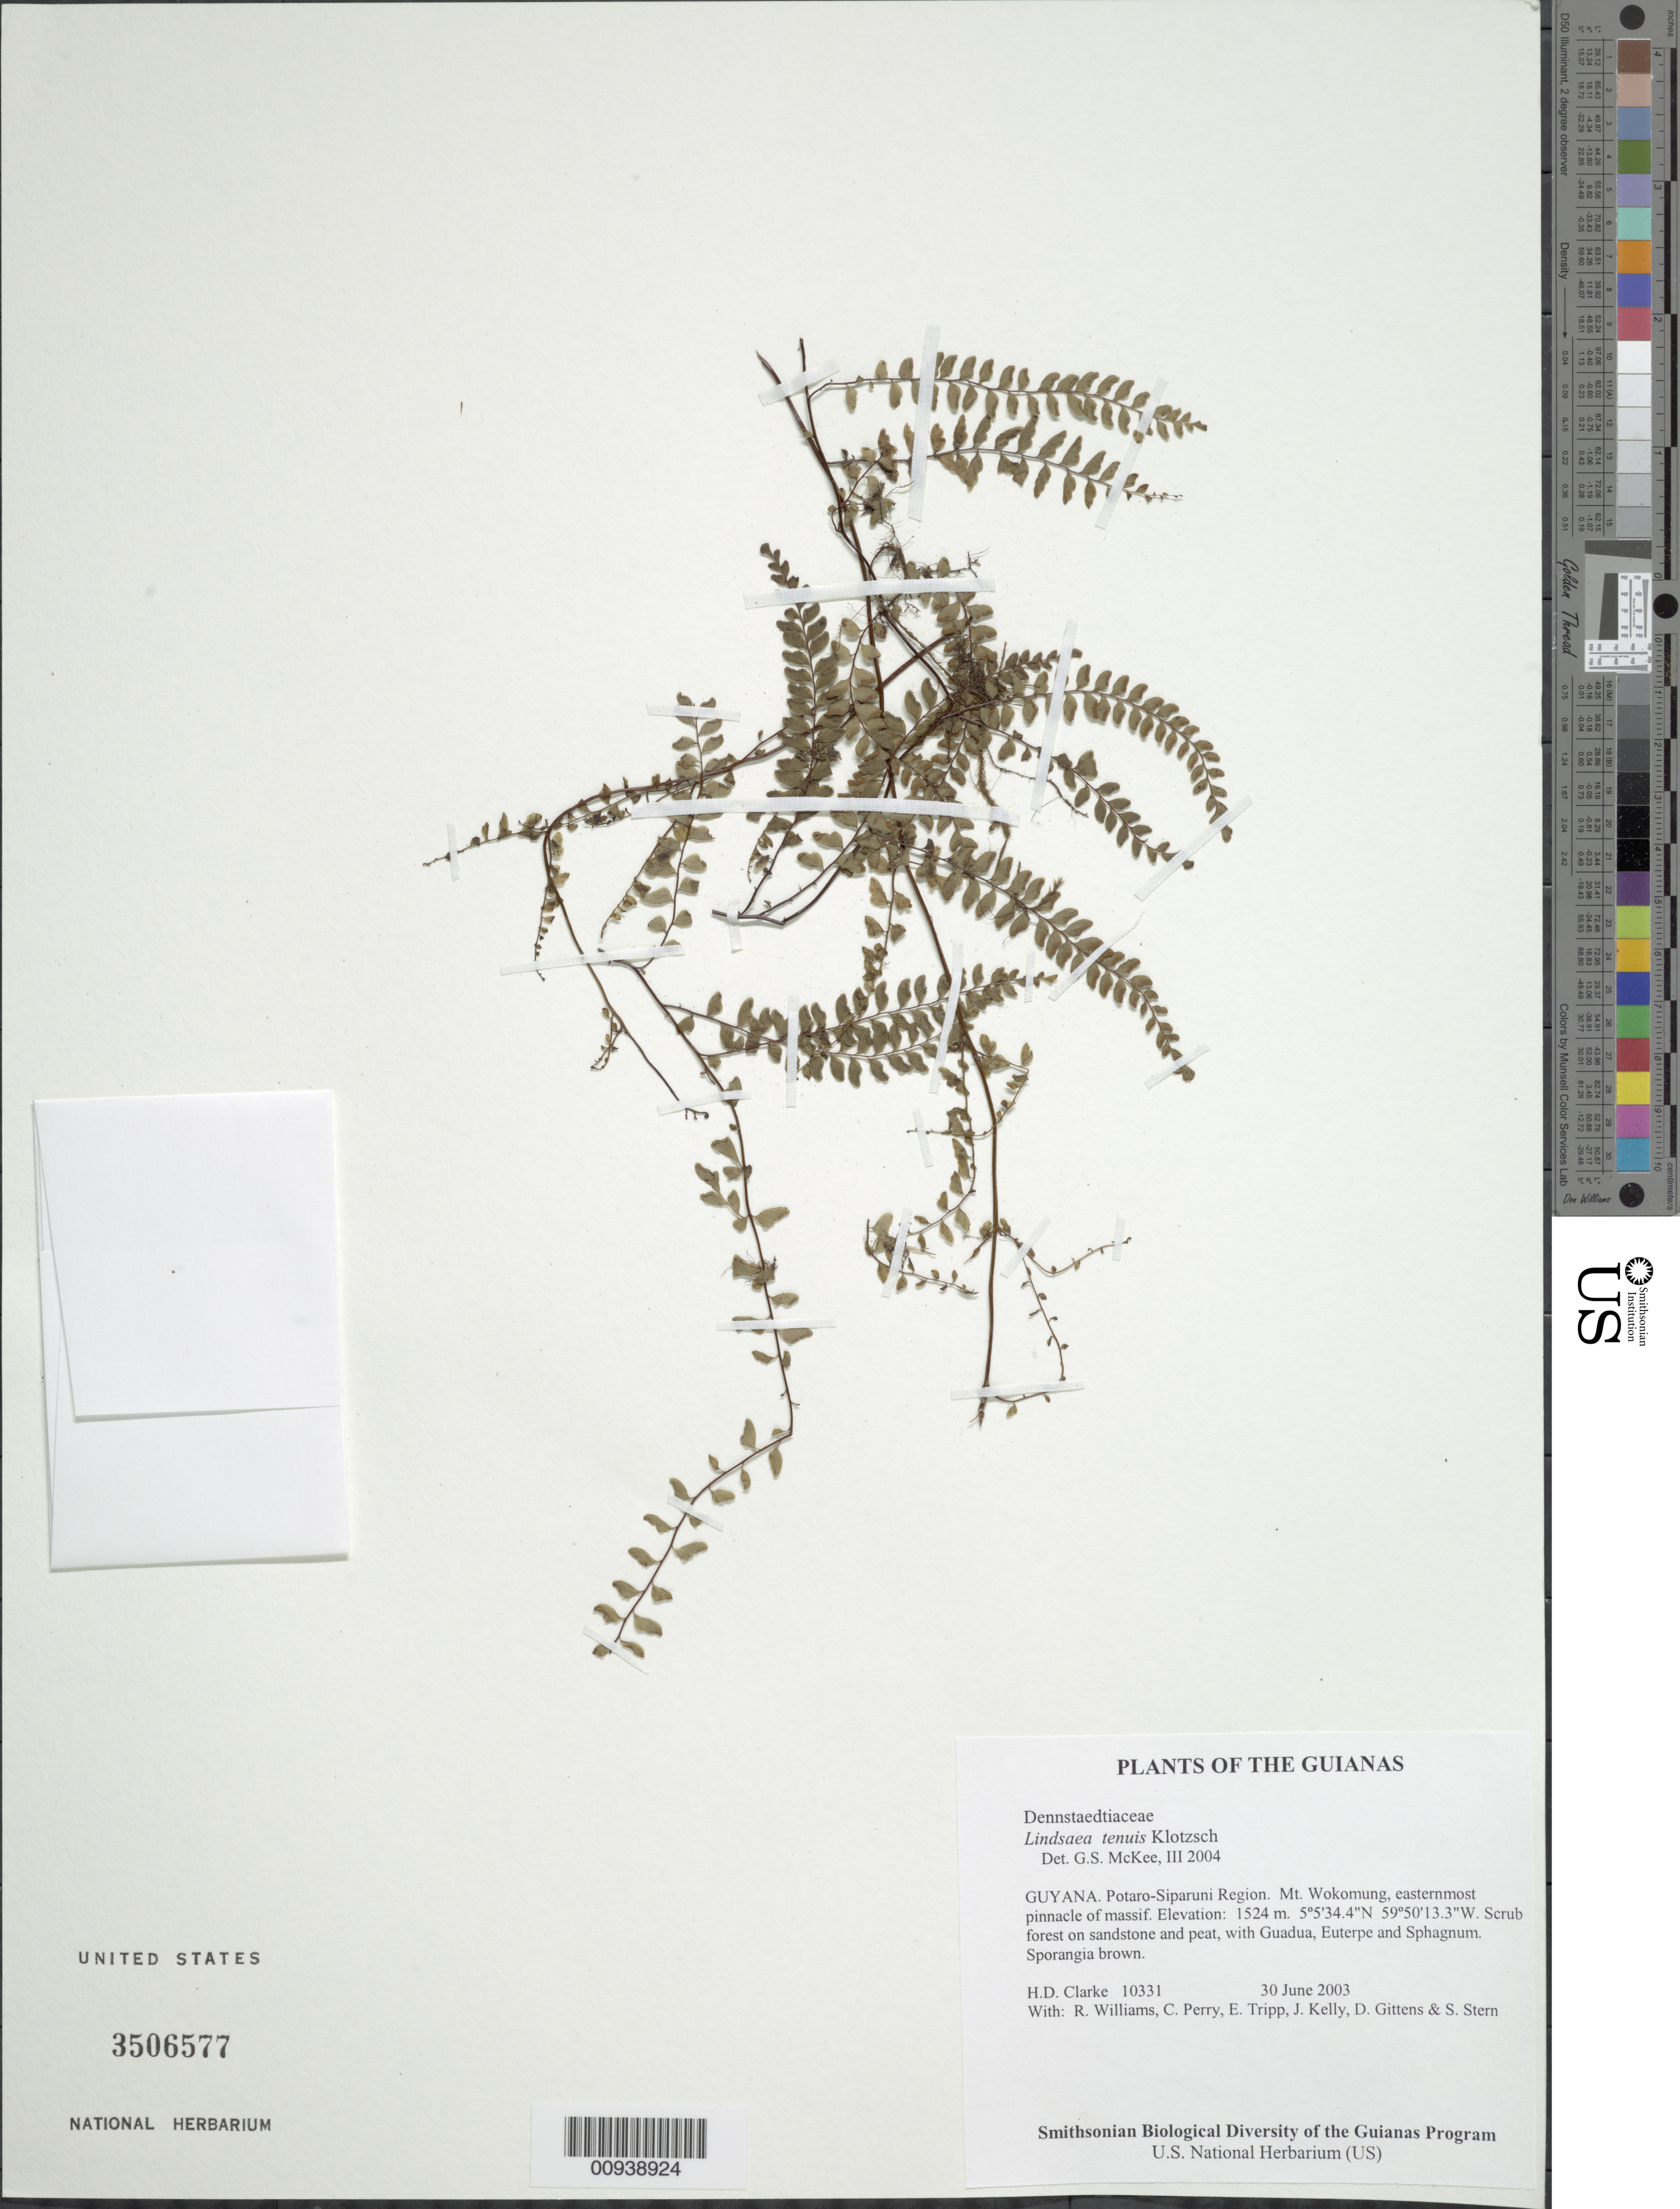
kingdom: Plantae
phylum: Tracheophyta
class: Polypodiopsida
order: Polypodiales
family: Lindsaeaceae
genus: Lindsaea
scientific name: Lindsaea tenuis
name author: Klotzsch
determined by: McKee, G. S., (US), NMNH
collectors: H. D. Clarke, R. Williams, C. Perry, E. Tripp, J. Kelly, D. Gittens & S. R. Stern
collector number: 10331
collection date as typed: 30 June 2003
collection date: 2003-06-30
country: Guyana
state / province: Potaro-Siparuni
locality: Mt. Wokomung, easternmost pinnacle of massif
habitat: Scrub forest on sandstone and peat, with Guadua, Euterpe and Sphagnum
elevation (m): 1524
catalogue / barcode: US 3506577